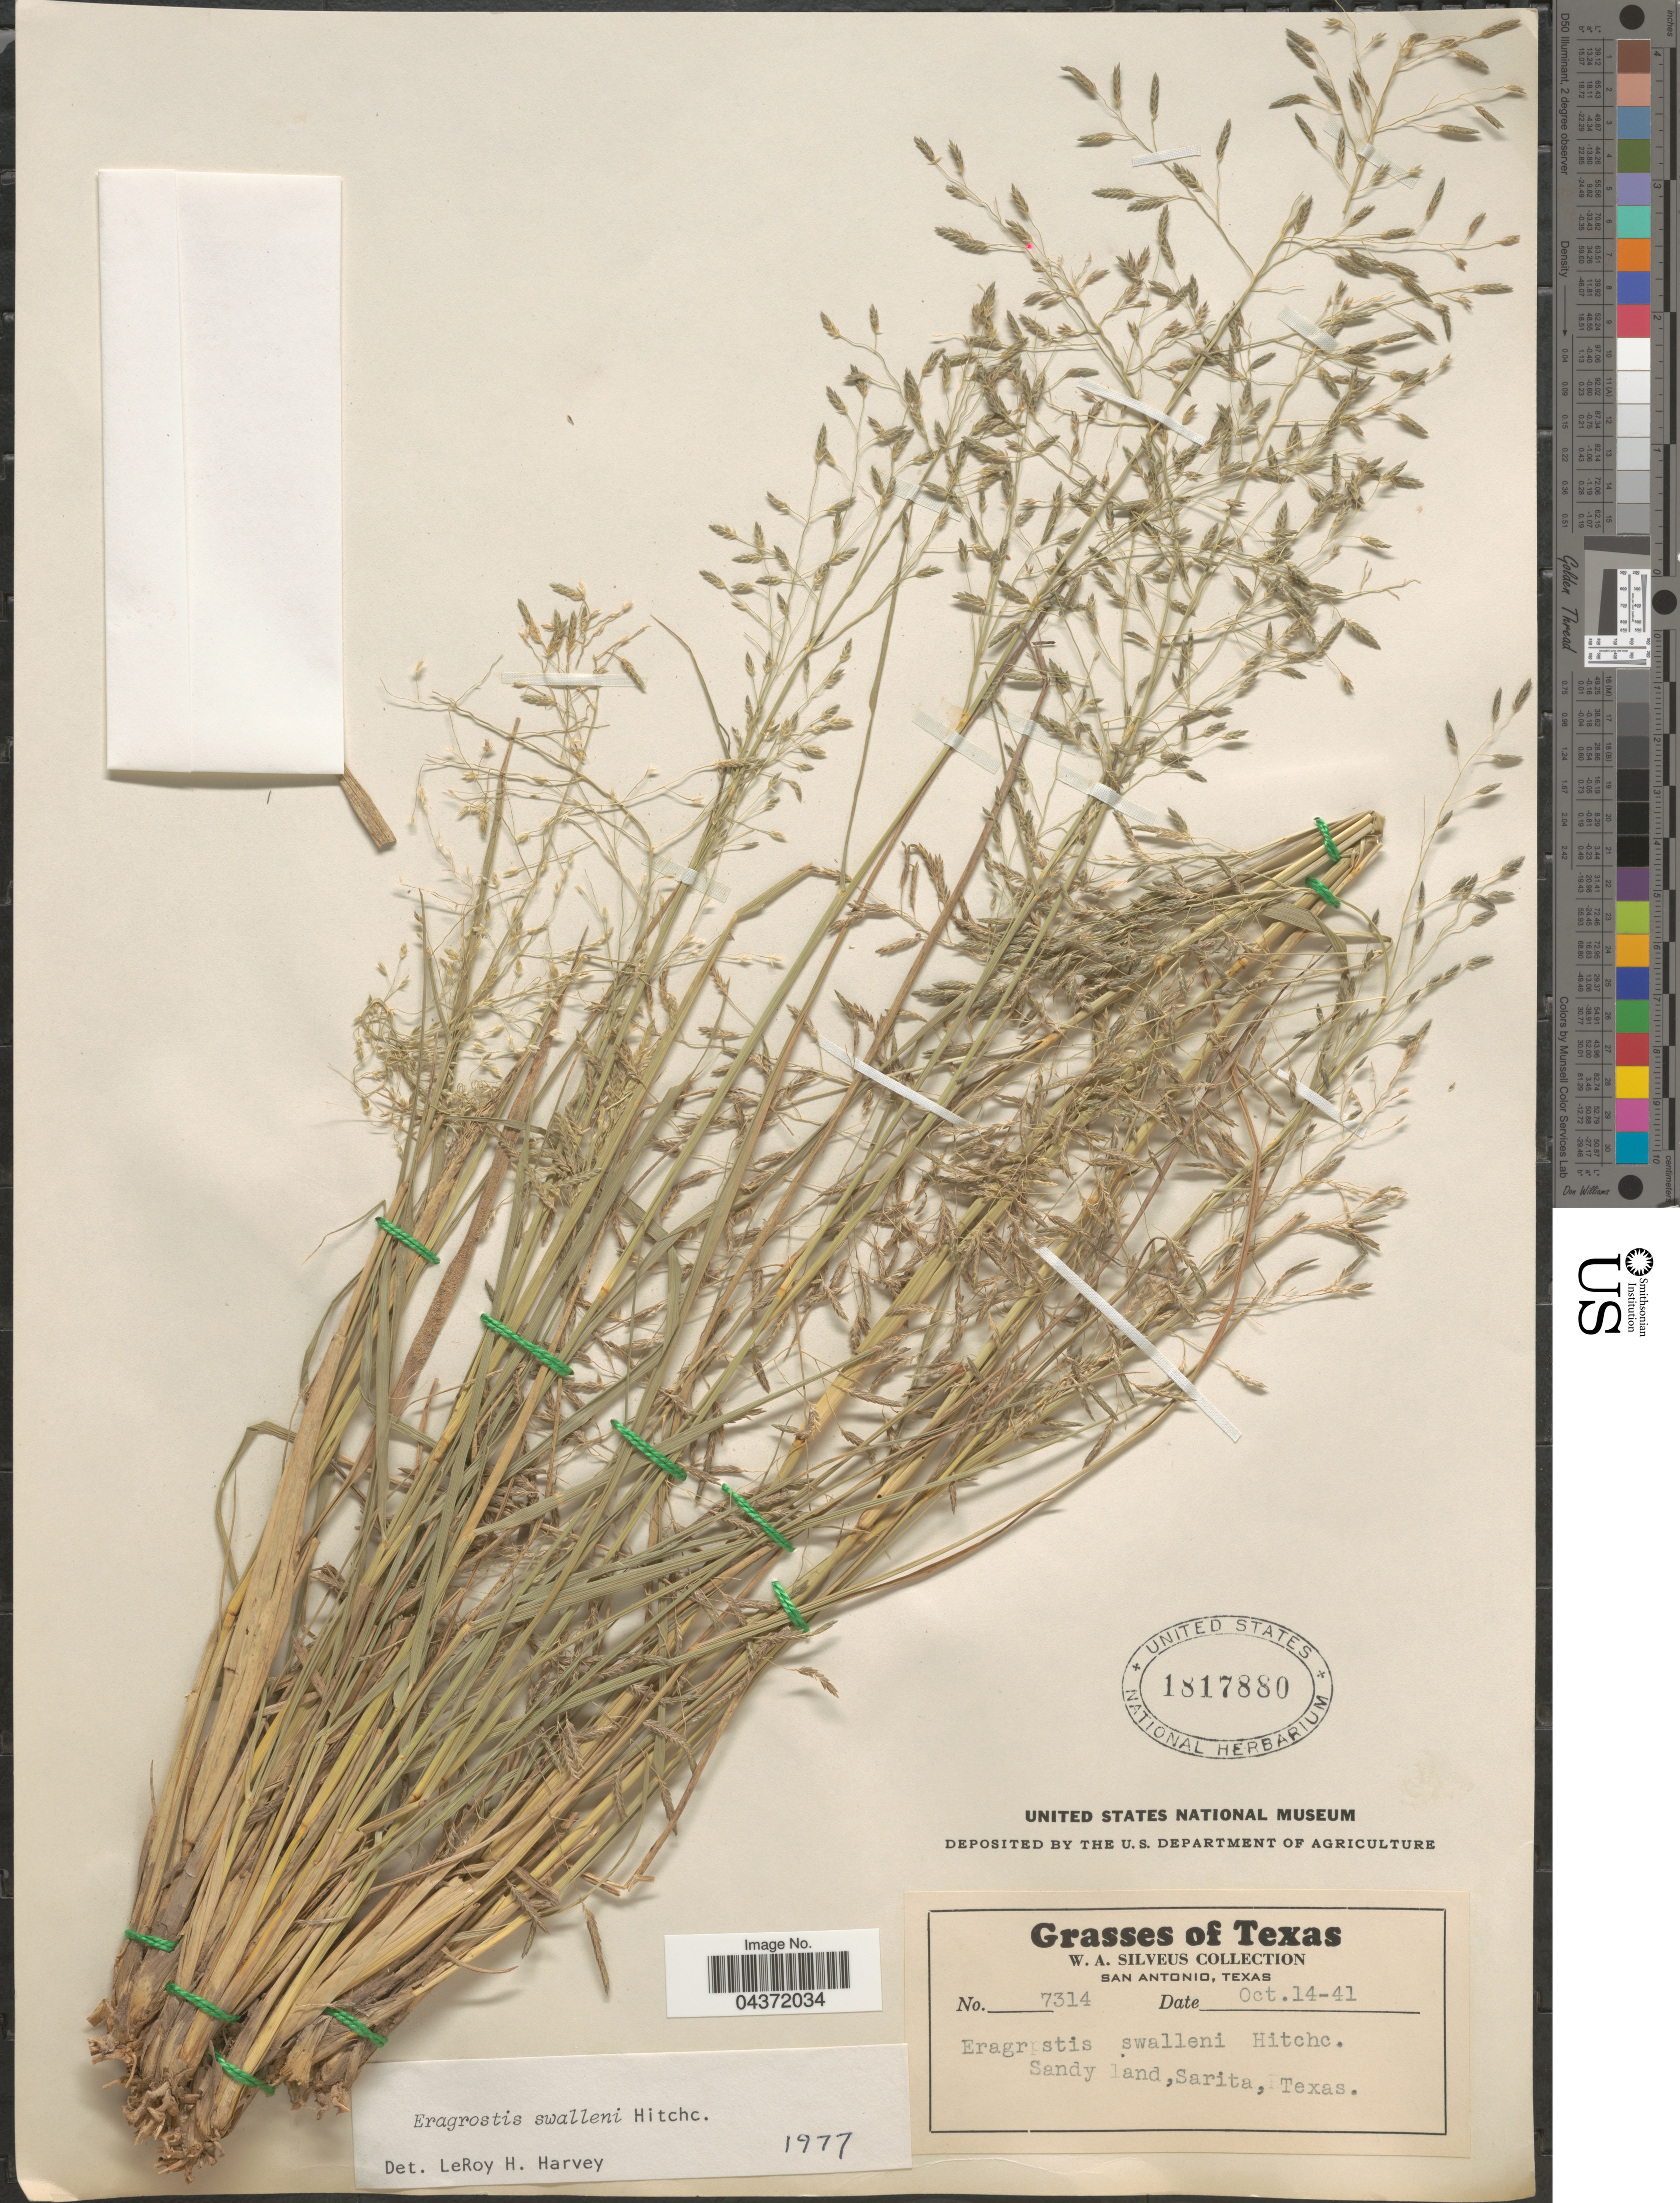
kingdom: Plantae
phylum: Tracheophyta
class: Liliopsida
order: Poales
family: Poaceae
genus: Eragrostis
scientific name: Eragrostis swallenii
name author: Hitchc.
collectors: W. Silveus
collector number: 7314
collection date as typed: Transcribed d/m/y: 14/10/41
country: United States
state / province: Texas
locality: Sandy land, Sarita.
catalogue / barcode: US 1817880